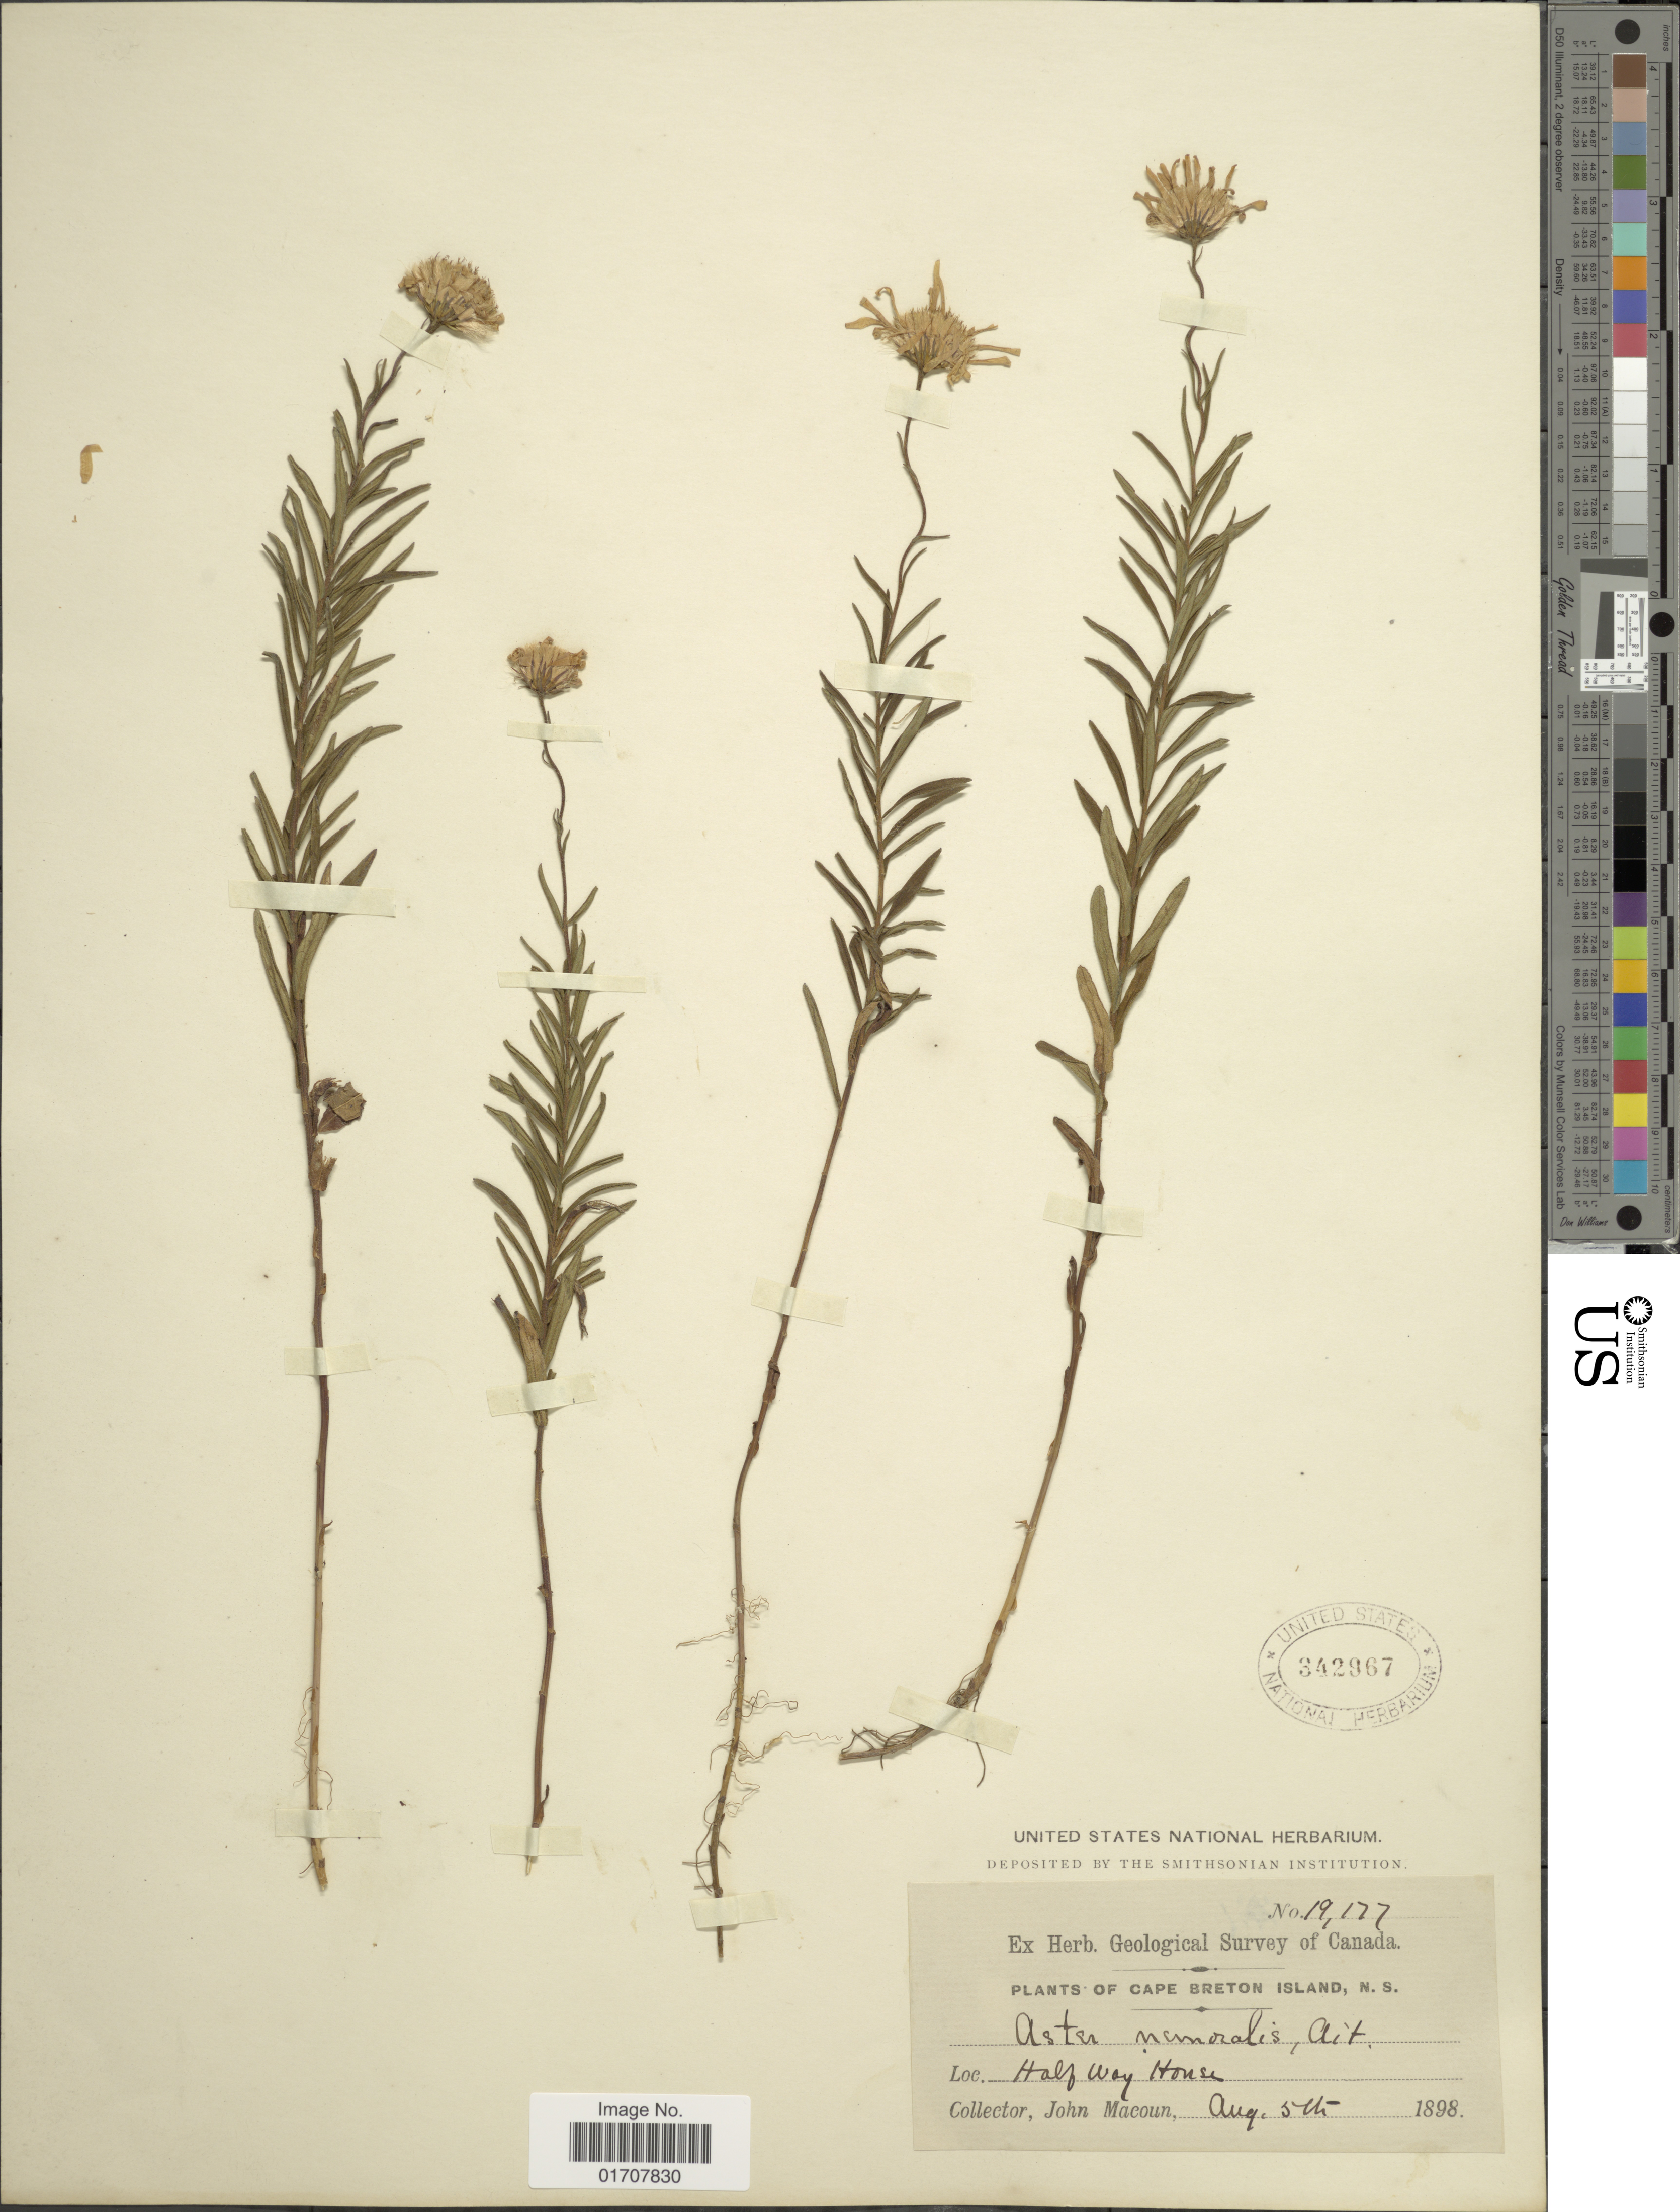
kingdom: Plantae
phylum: Tracheophyta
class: Magnoliopsida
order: Asterales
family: Asteraceae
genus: Oclemena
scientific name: Oclemena nemoralis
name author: (Aiton) Greene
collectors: J. Macoun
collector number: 19177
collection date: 1898-08-05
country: Canada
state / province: Nova Scotia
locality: Cape Breton Island, N.S., Half Way Honsu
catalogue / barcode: US 342967